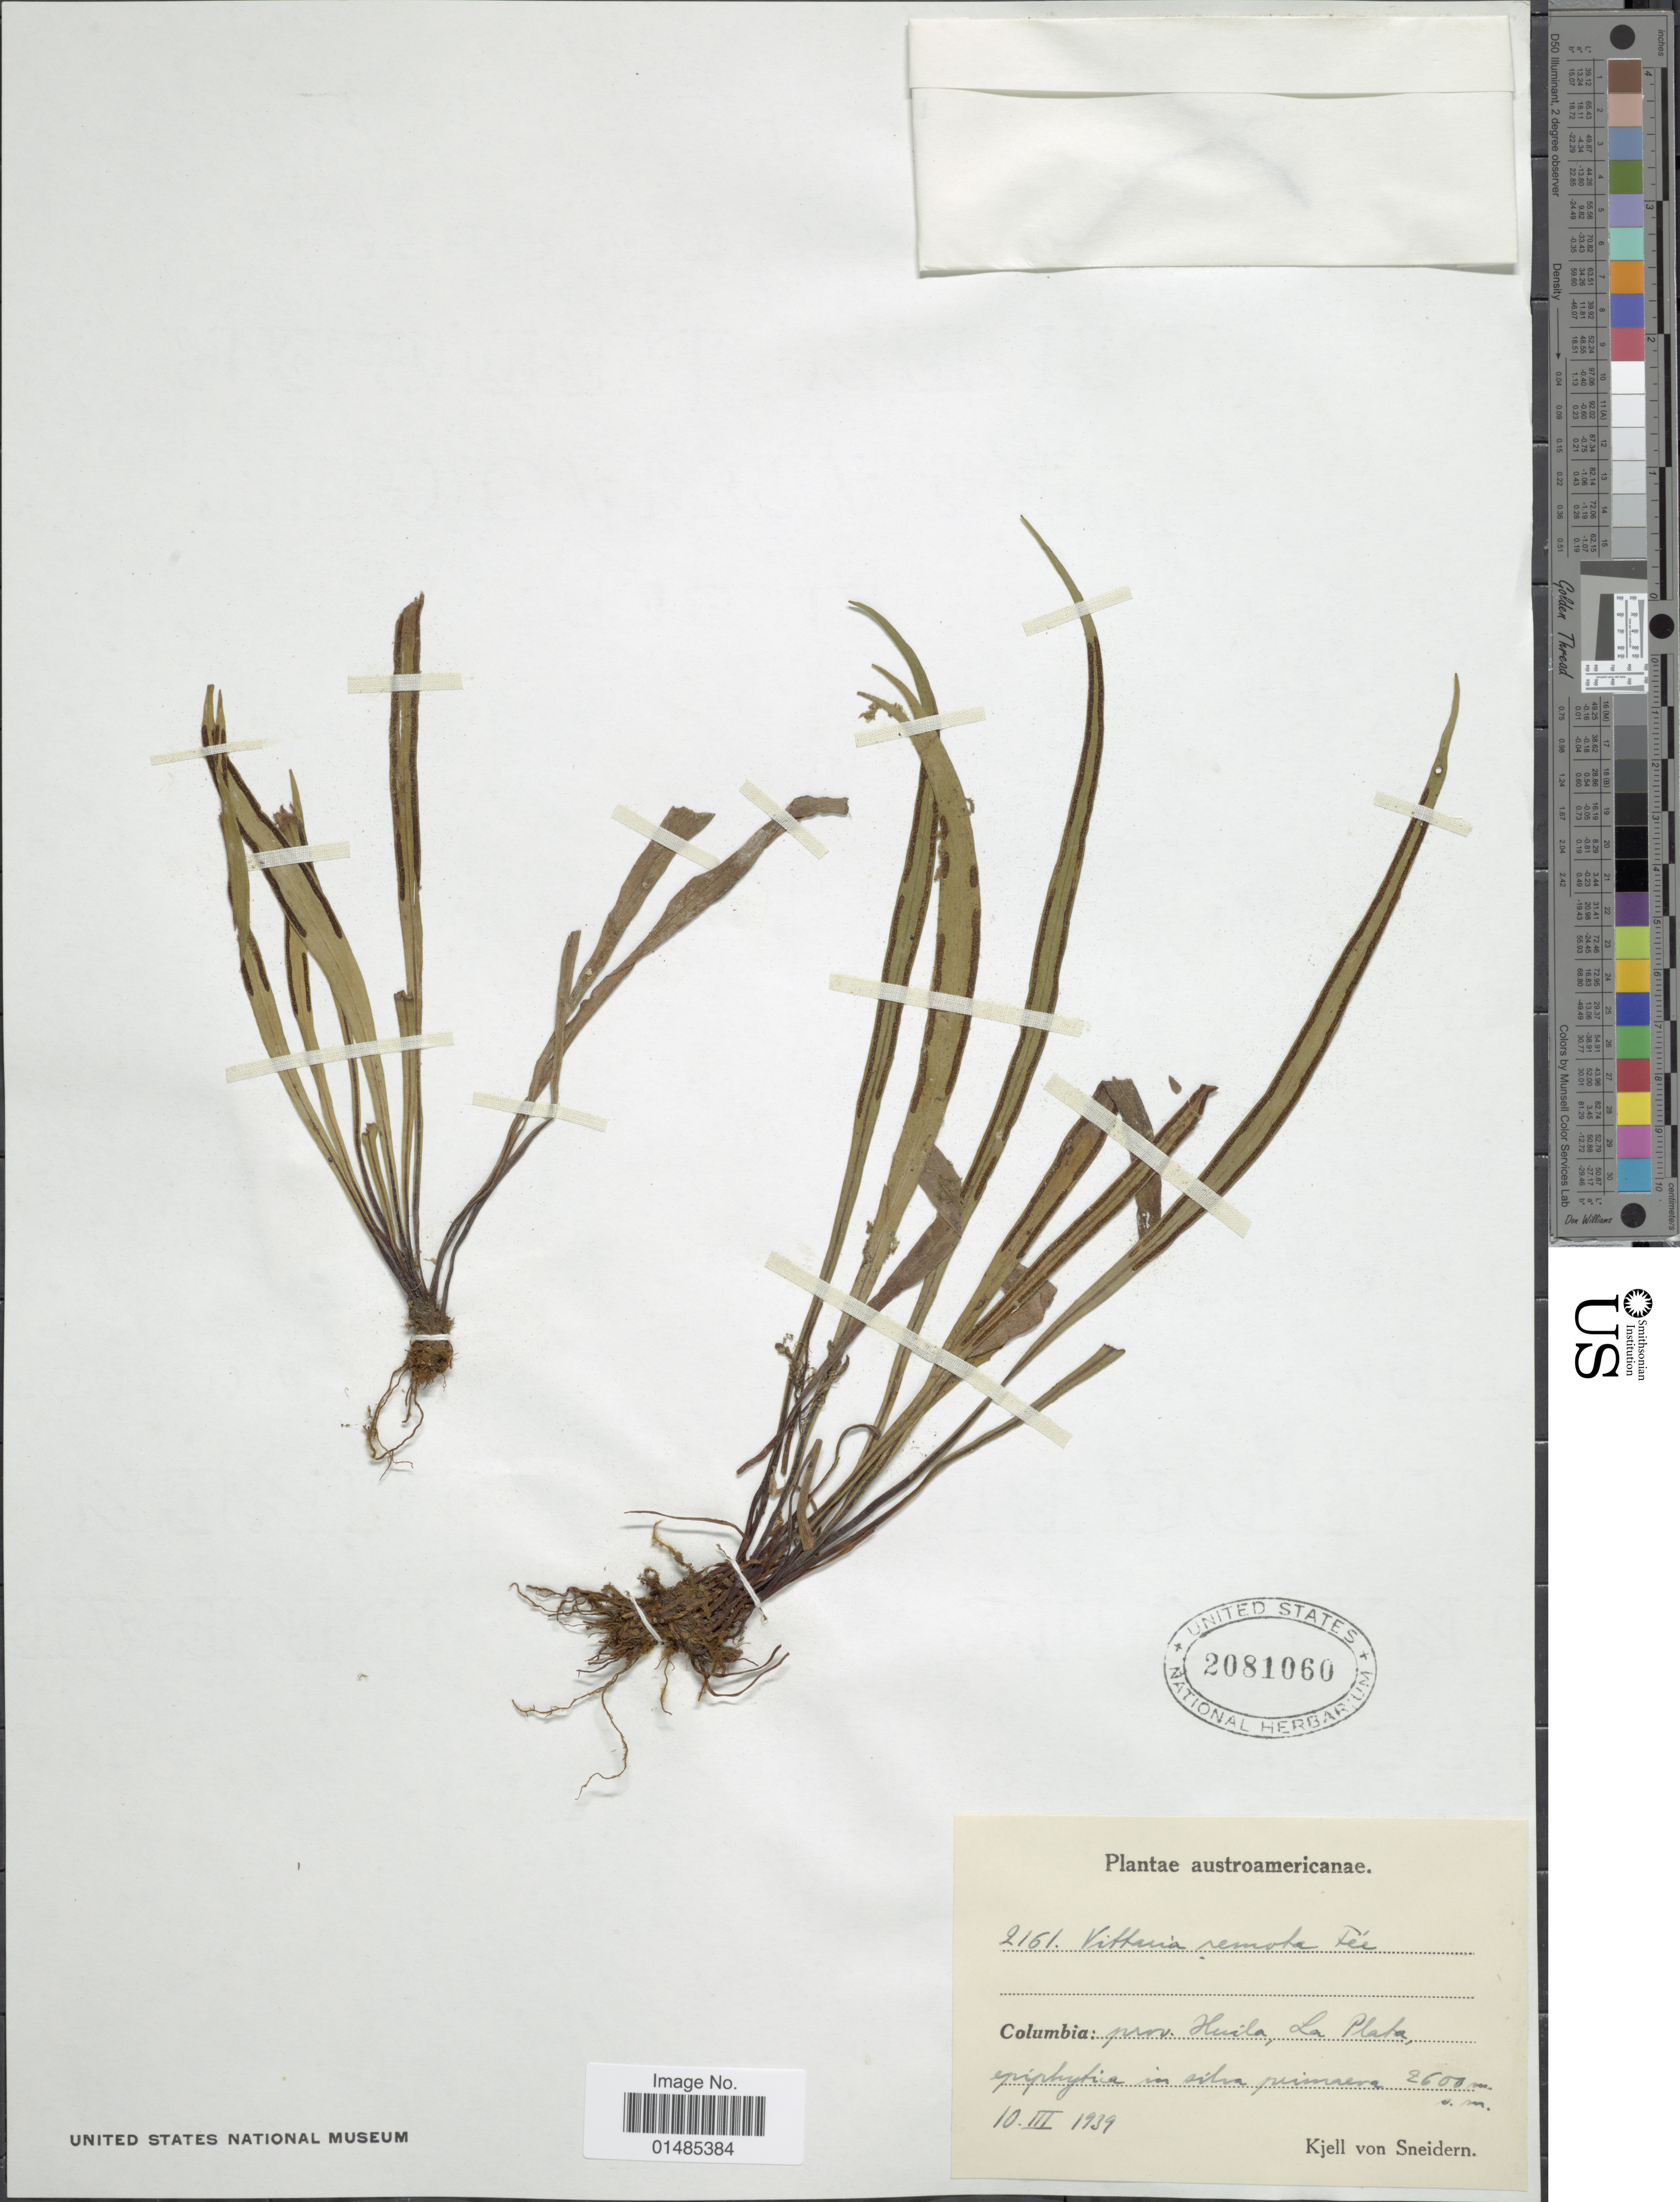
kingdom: Plantae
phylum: Tracheophyta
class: Polypodiopsida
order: Polypodiales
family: Pteridaceae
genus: Radiovittaria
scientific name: Radiovittaria remota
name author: (Fée) E.H. Crane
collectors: K. von Sneidern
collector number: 2161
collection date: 1939-03-10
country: Colombia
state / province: Huila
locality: La Plata.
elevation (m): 2600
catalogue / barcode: US 2081060